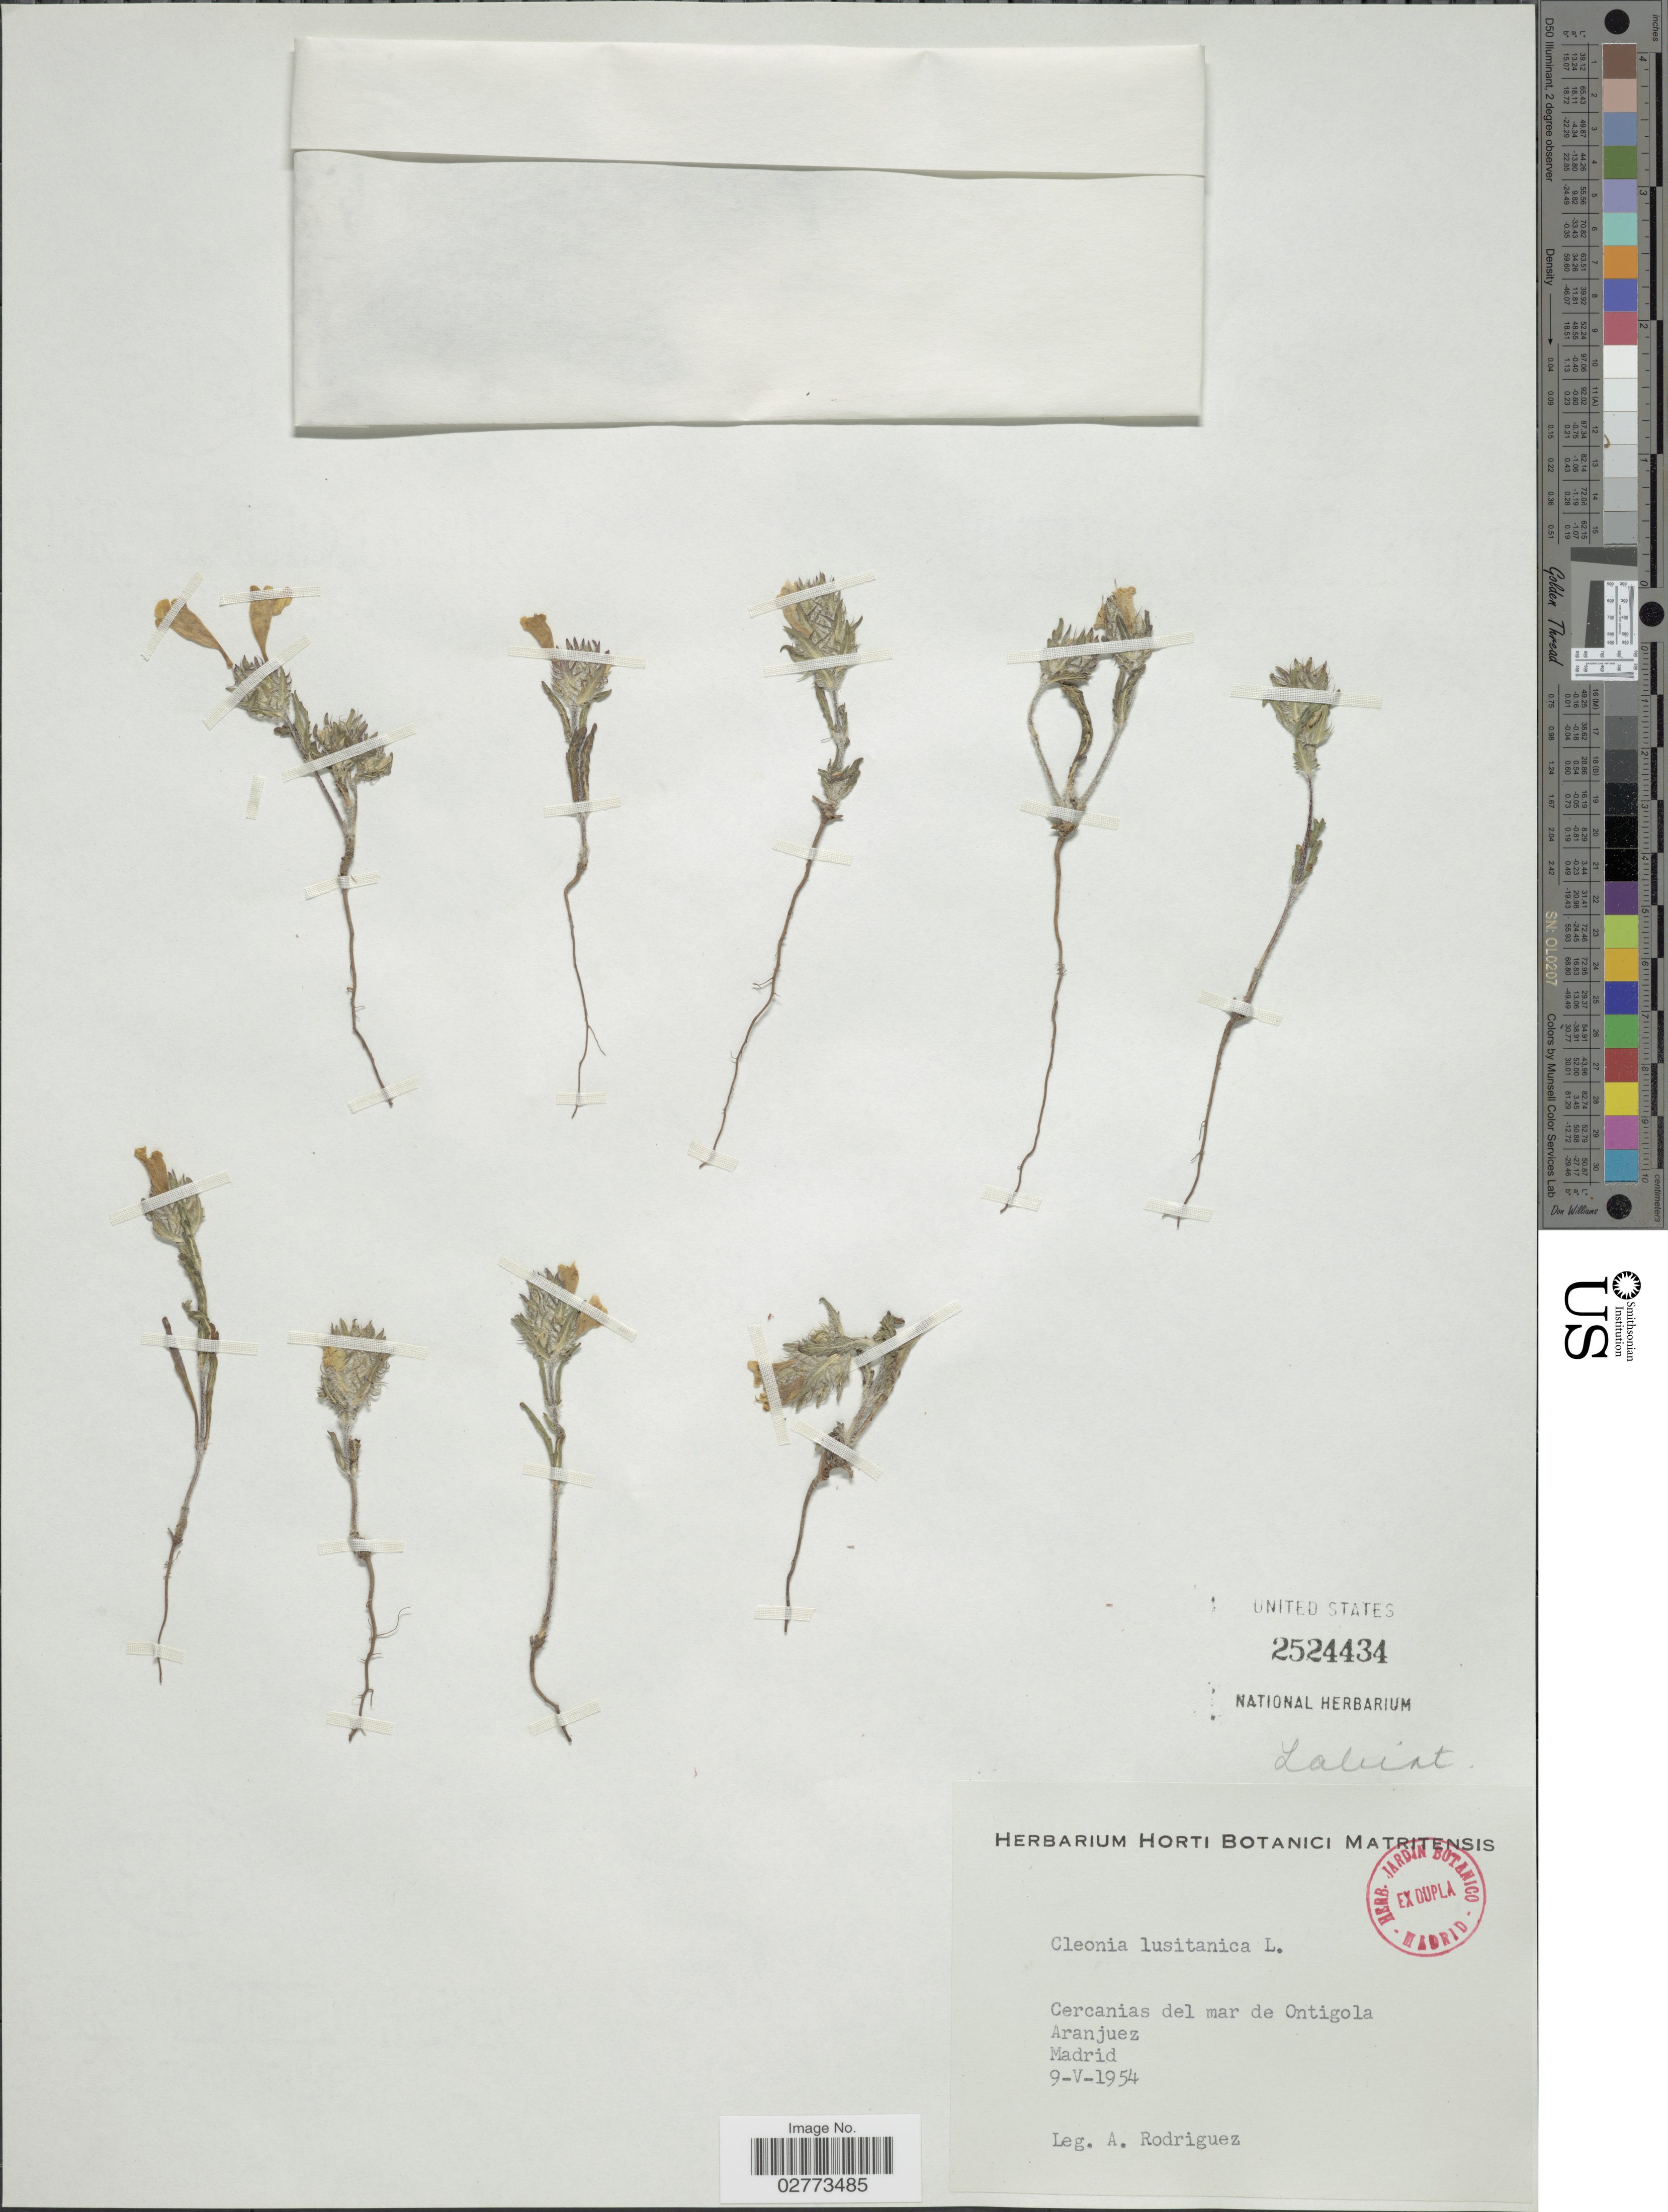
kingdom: Plantae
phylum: Tracheophyta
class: Magnoliopsida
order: Lamiales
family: Lamiaceae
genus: Cleonia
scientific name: Cleonia lusitanica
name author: (L.) L.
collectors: A. Rodriguez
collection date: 1954-05-09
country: Spain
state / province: Madrid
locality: Cercanias del mar de Ontigola, Aranjuez, Madrid.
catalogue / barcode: US 2524434